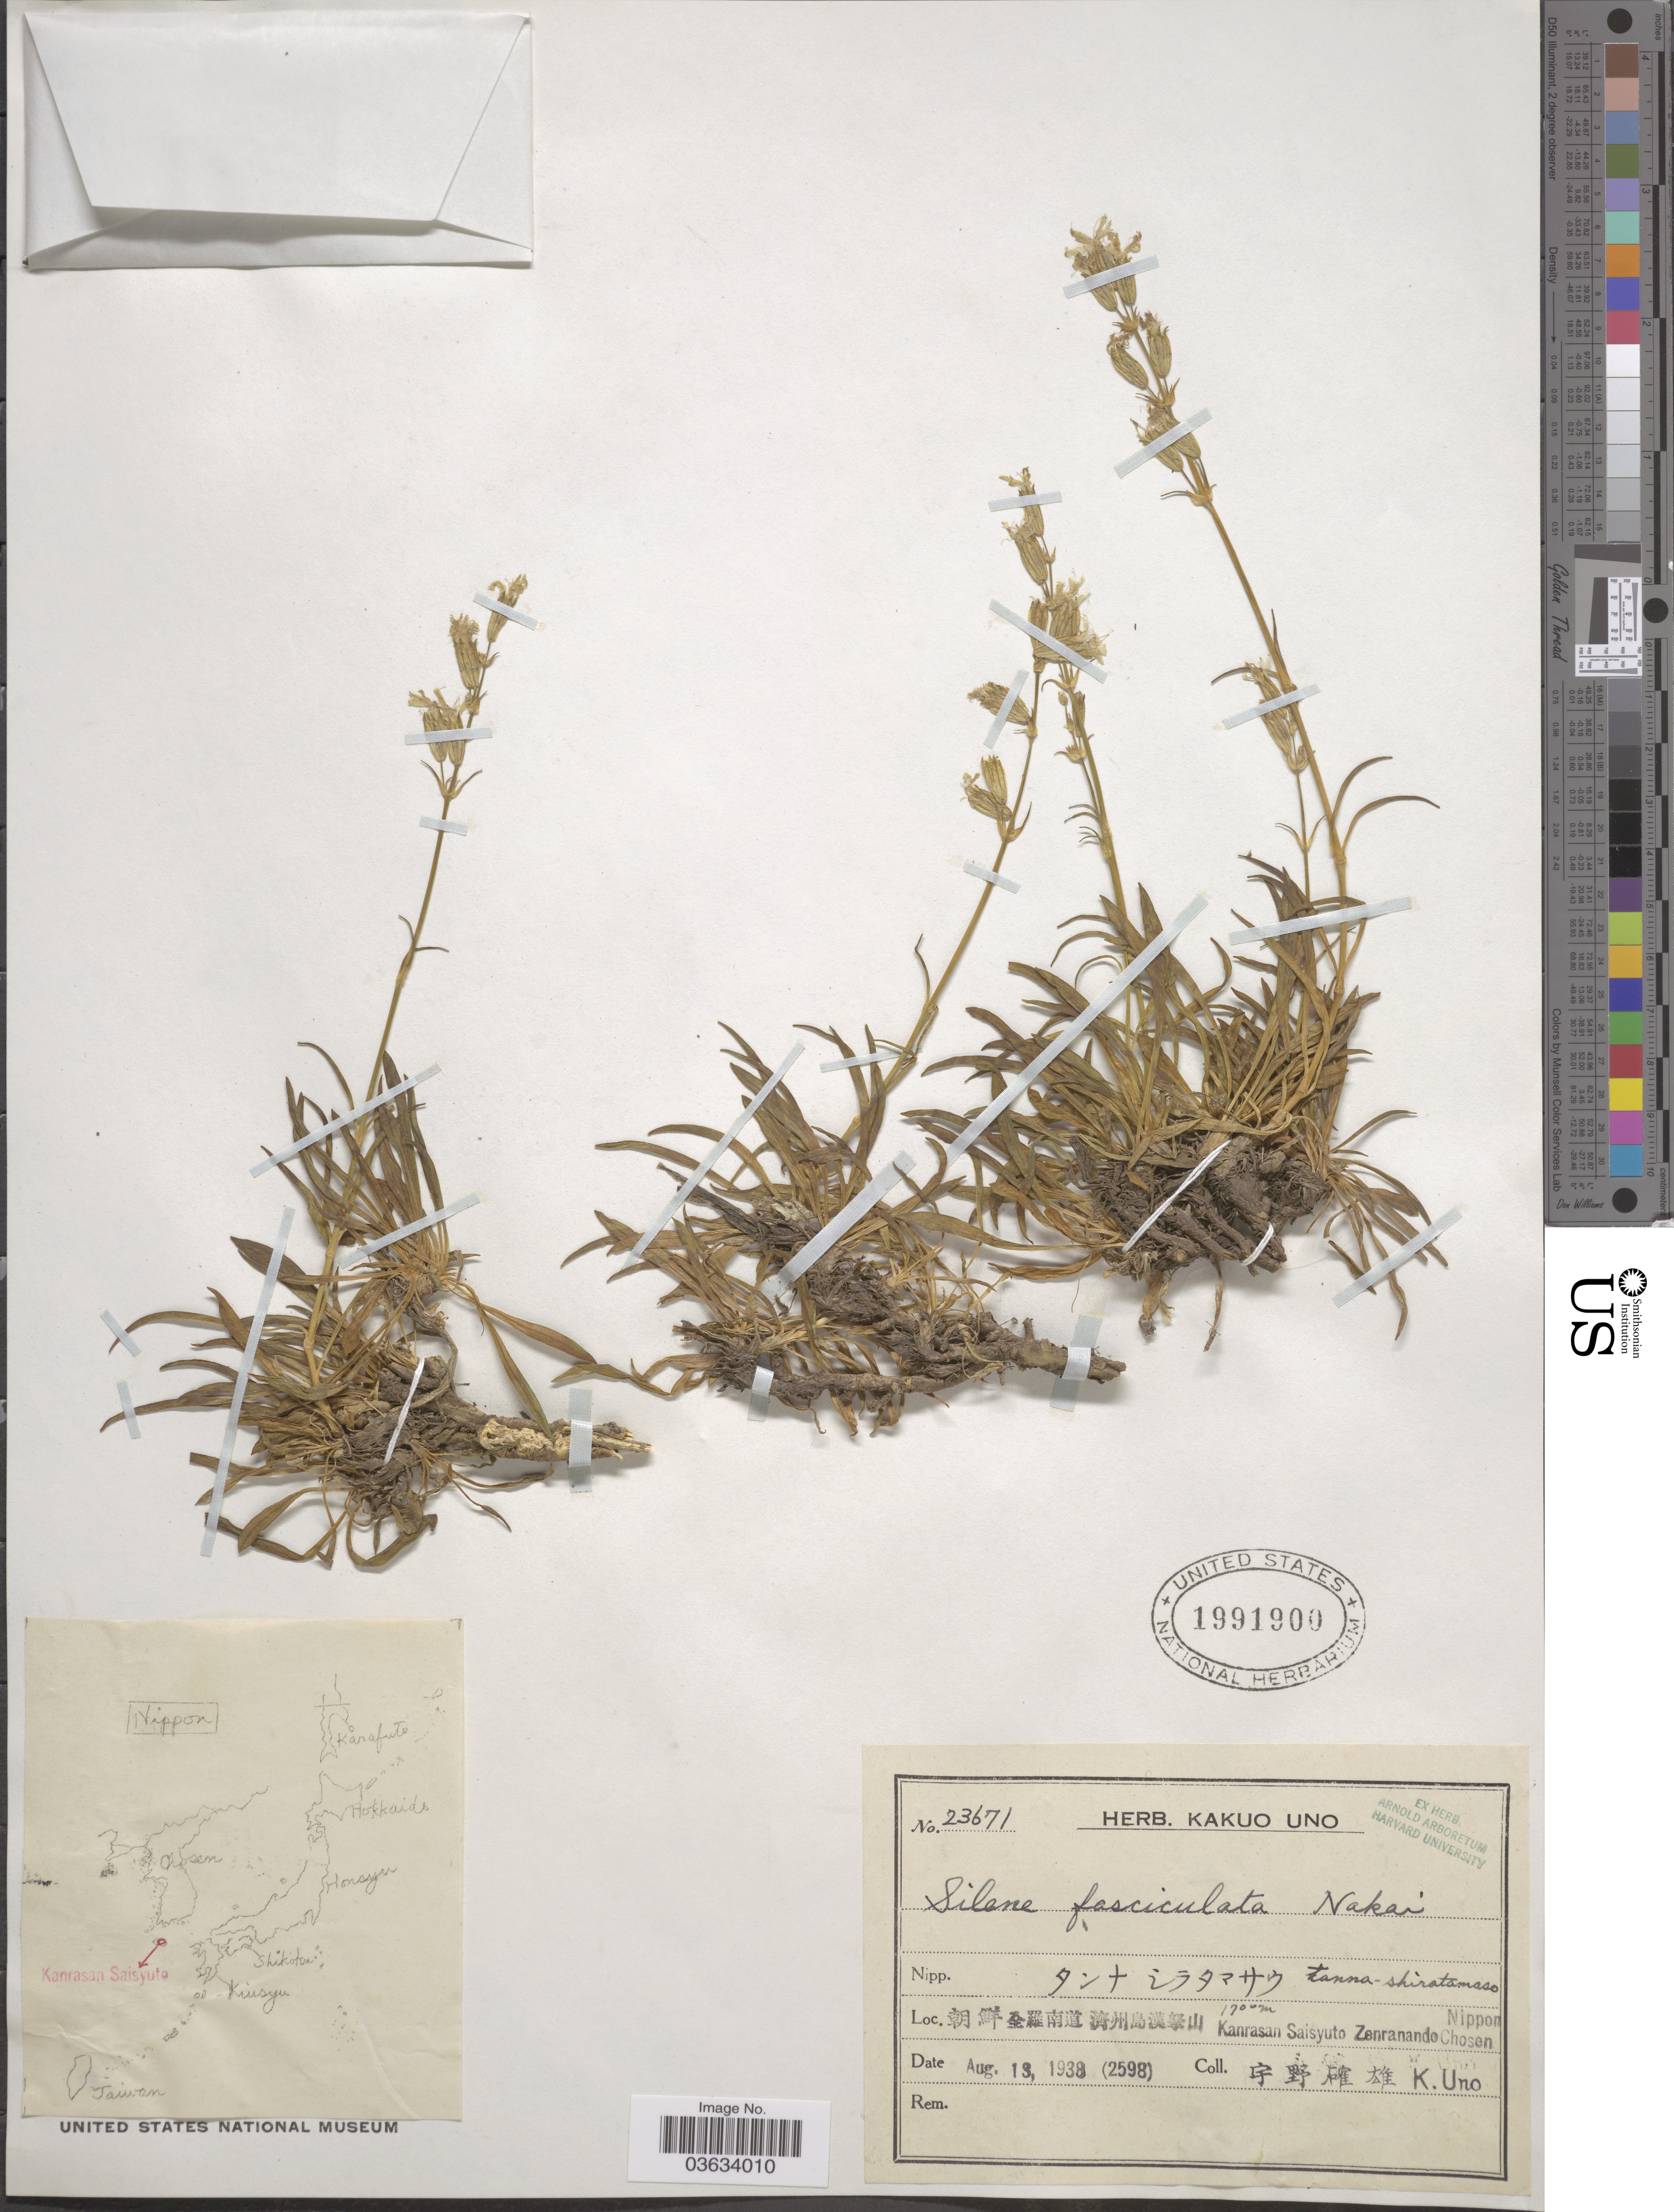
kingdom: Plantae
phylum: Tracheophyta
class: Magnoliopsida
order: Caryophyllales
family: Caryophyllaceae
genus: Silene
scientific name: Silene fasciculata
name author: Boiss. & Heldr.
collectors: K. Uno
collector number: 2598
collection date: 1938-08-13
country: Japan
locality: Kanrasan Saisyuto Zenranando Chosen Nippon.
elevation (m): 1700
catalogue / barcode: US 1991900